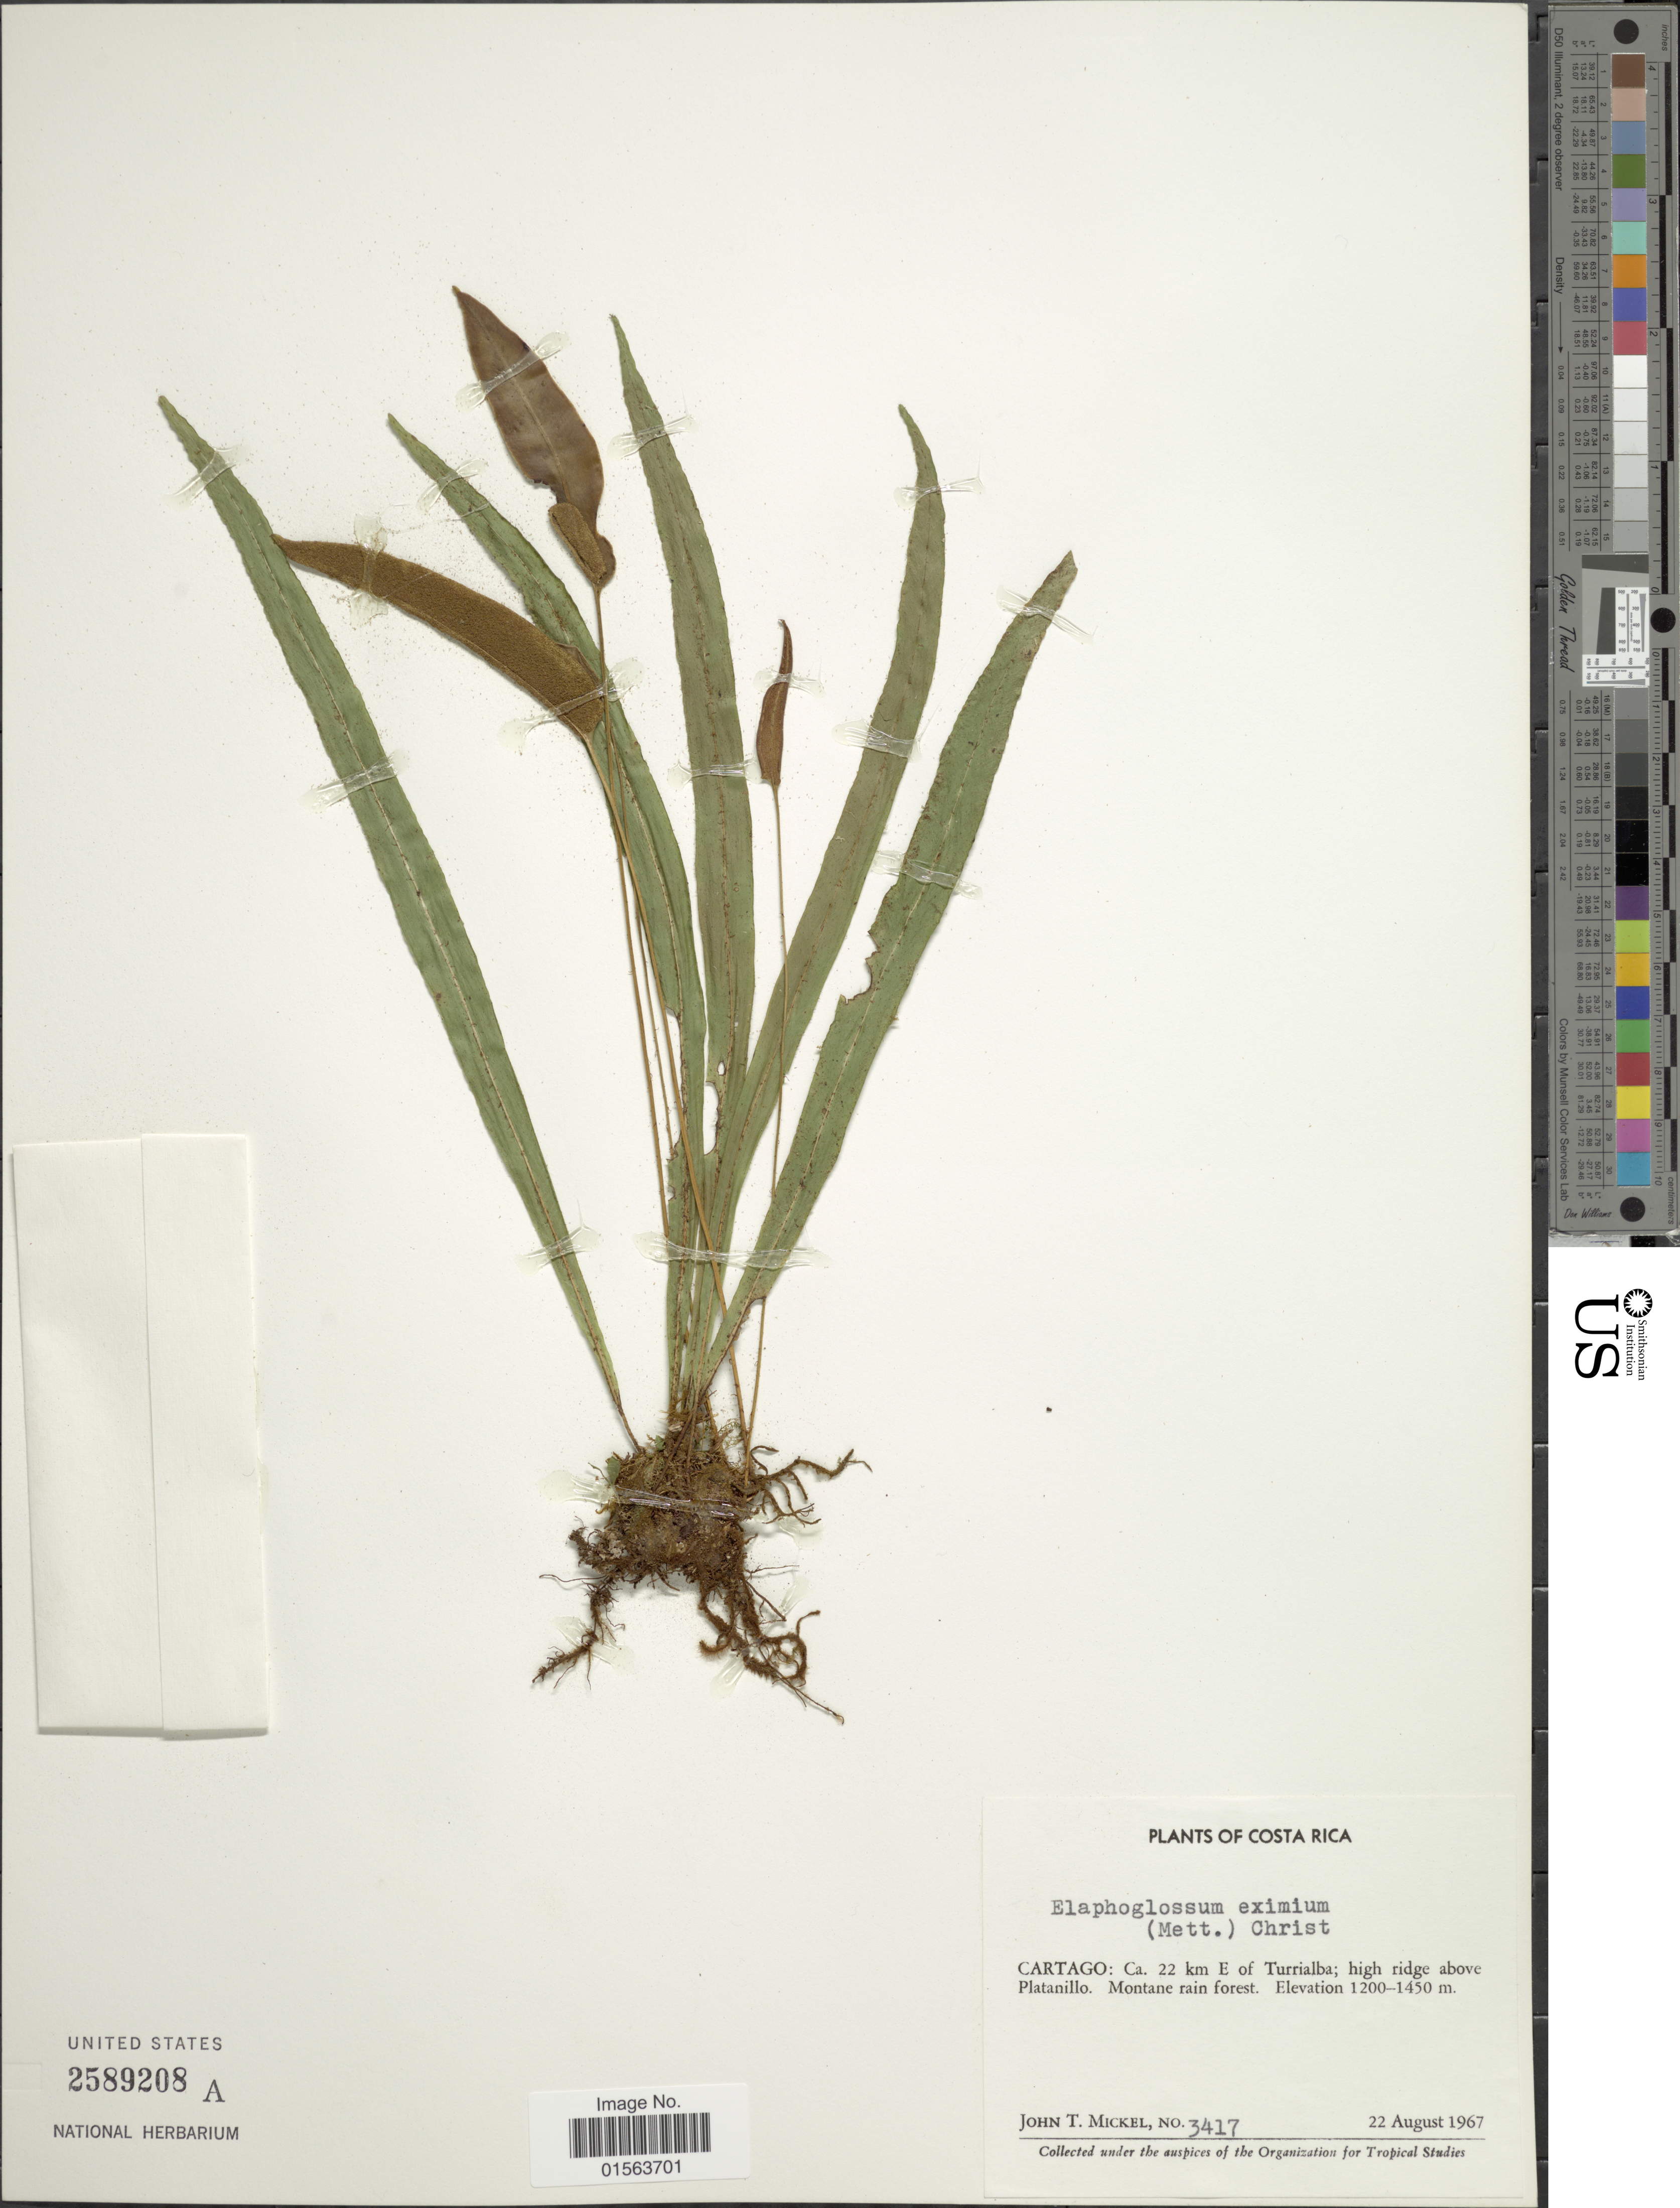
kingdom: Plantae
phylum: Tracheophyta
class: Polypodiopsida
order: Polypodiales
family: Dryopteridaceae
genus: Elaphoglossum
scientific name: Elaphoglossum eximium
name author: (Mett.) Christ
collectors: J. T. Mickel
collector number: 3417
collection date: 1967-08-22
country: Costa Rica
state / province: Cartago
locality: Cartago: Ca 22 km E of Turrialba, high ridge above Platanillo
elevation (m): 1200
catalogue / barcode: US 2589208A